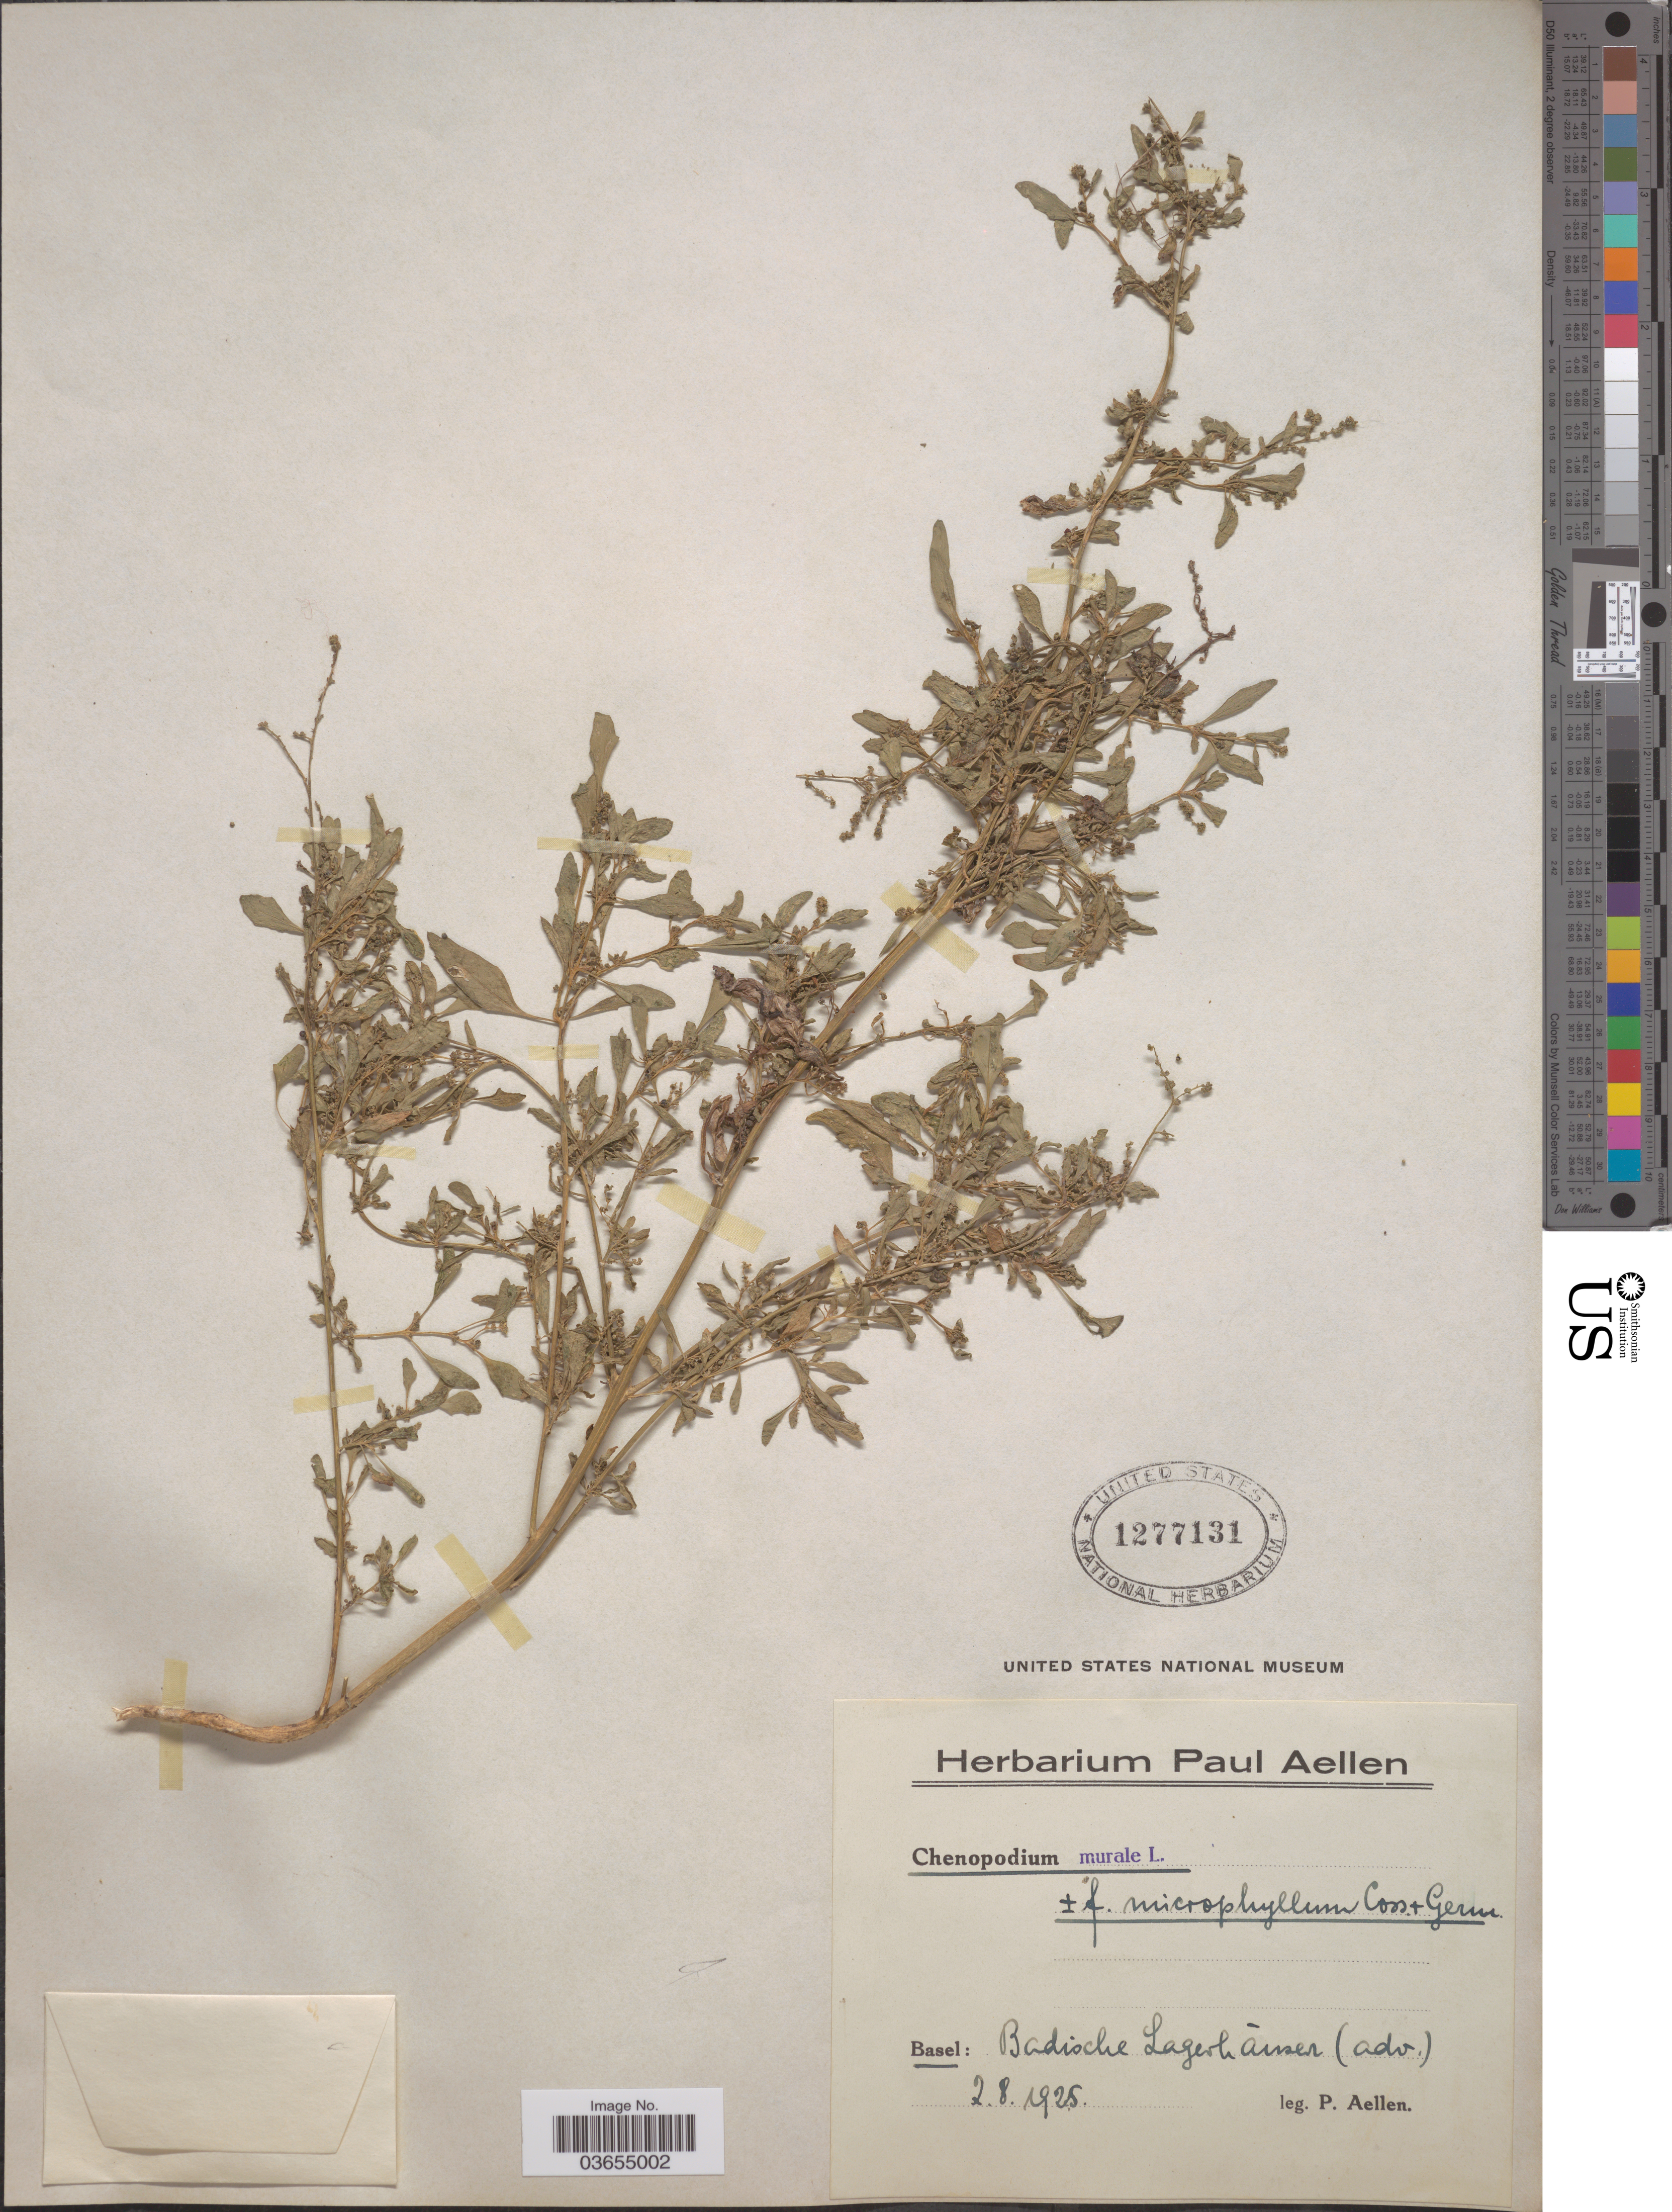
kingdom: Plantae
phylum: Tracheophyta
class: Magnoliopsida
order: Caryophyllales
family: Amaranthaceae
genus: Chenopodium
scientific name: Chenopodium murale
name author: L.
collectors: P. Aellen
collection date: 1925-08-02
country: Switzerland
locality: Basel: Badische Lagerháuser (adv.).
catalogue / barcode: US 1277131